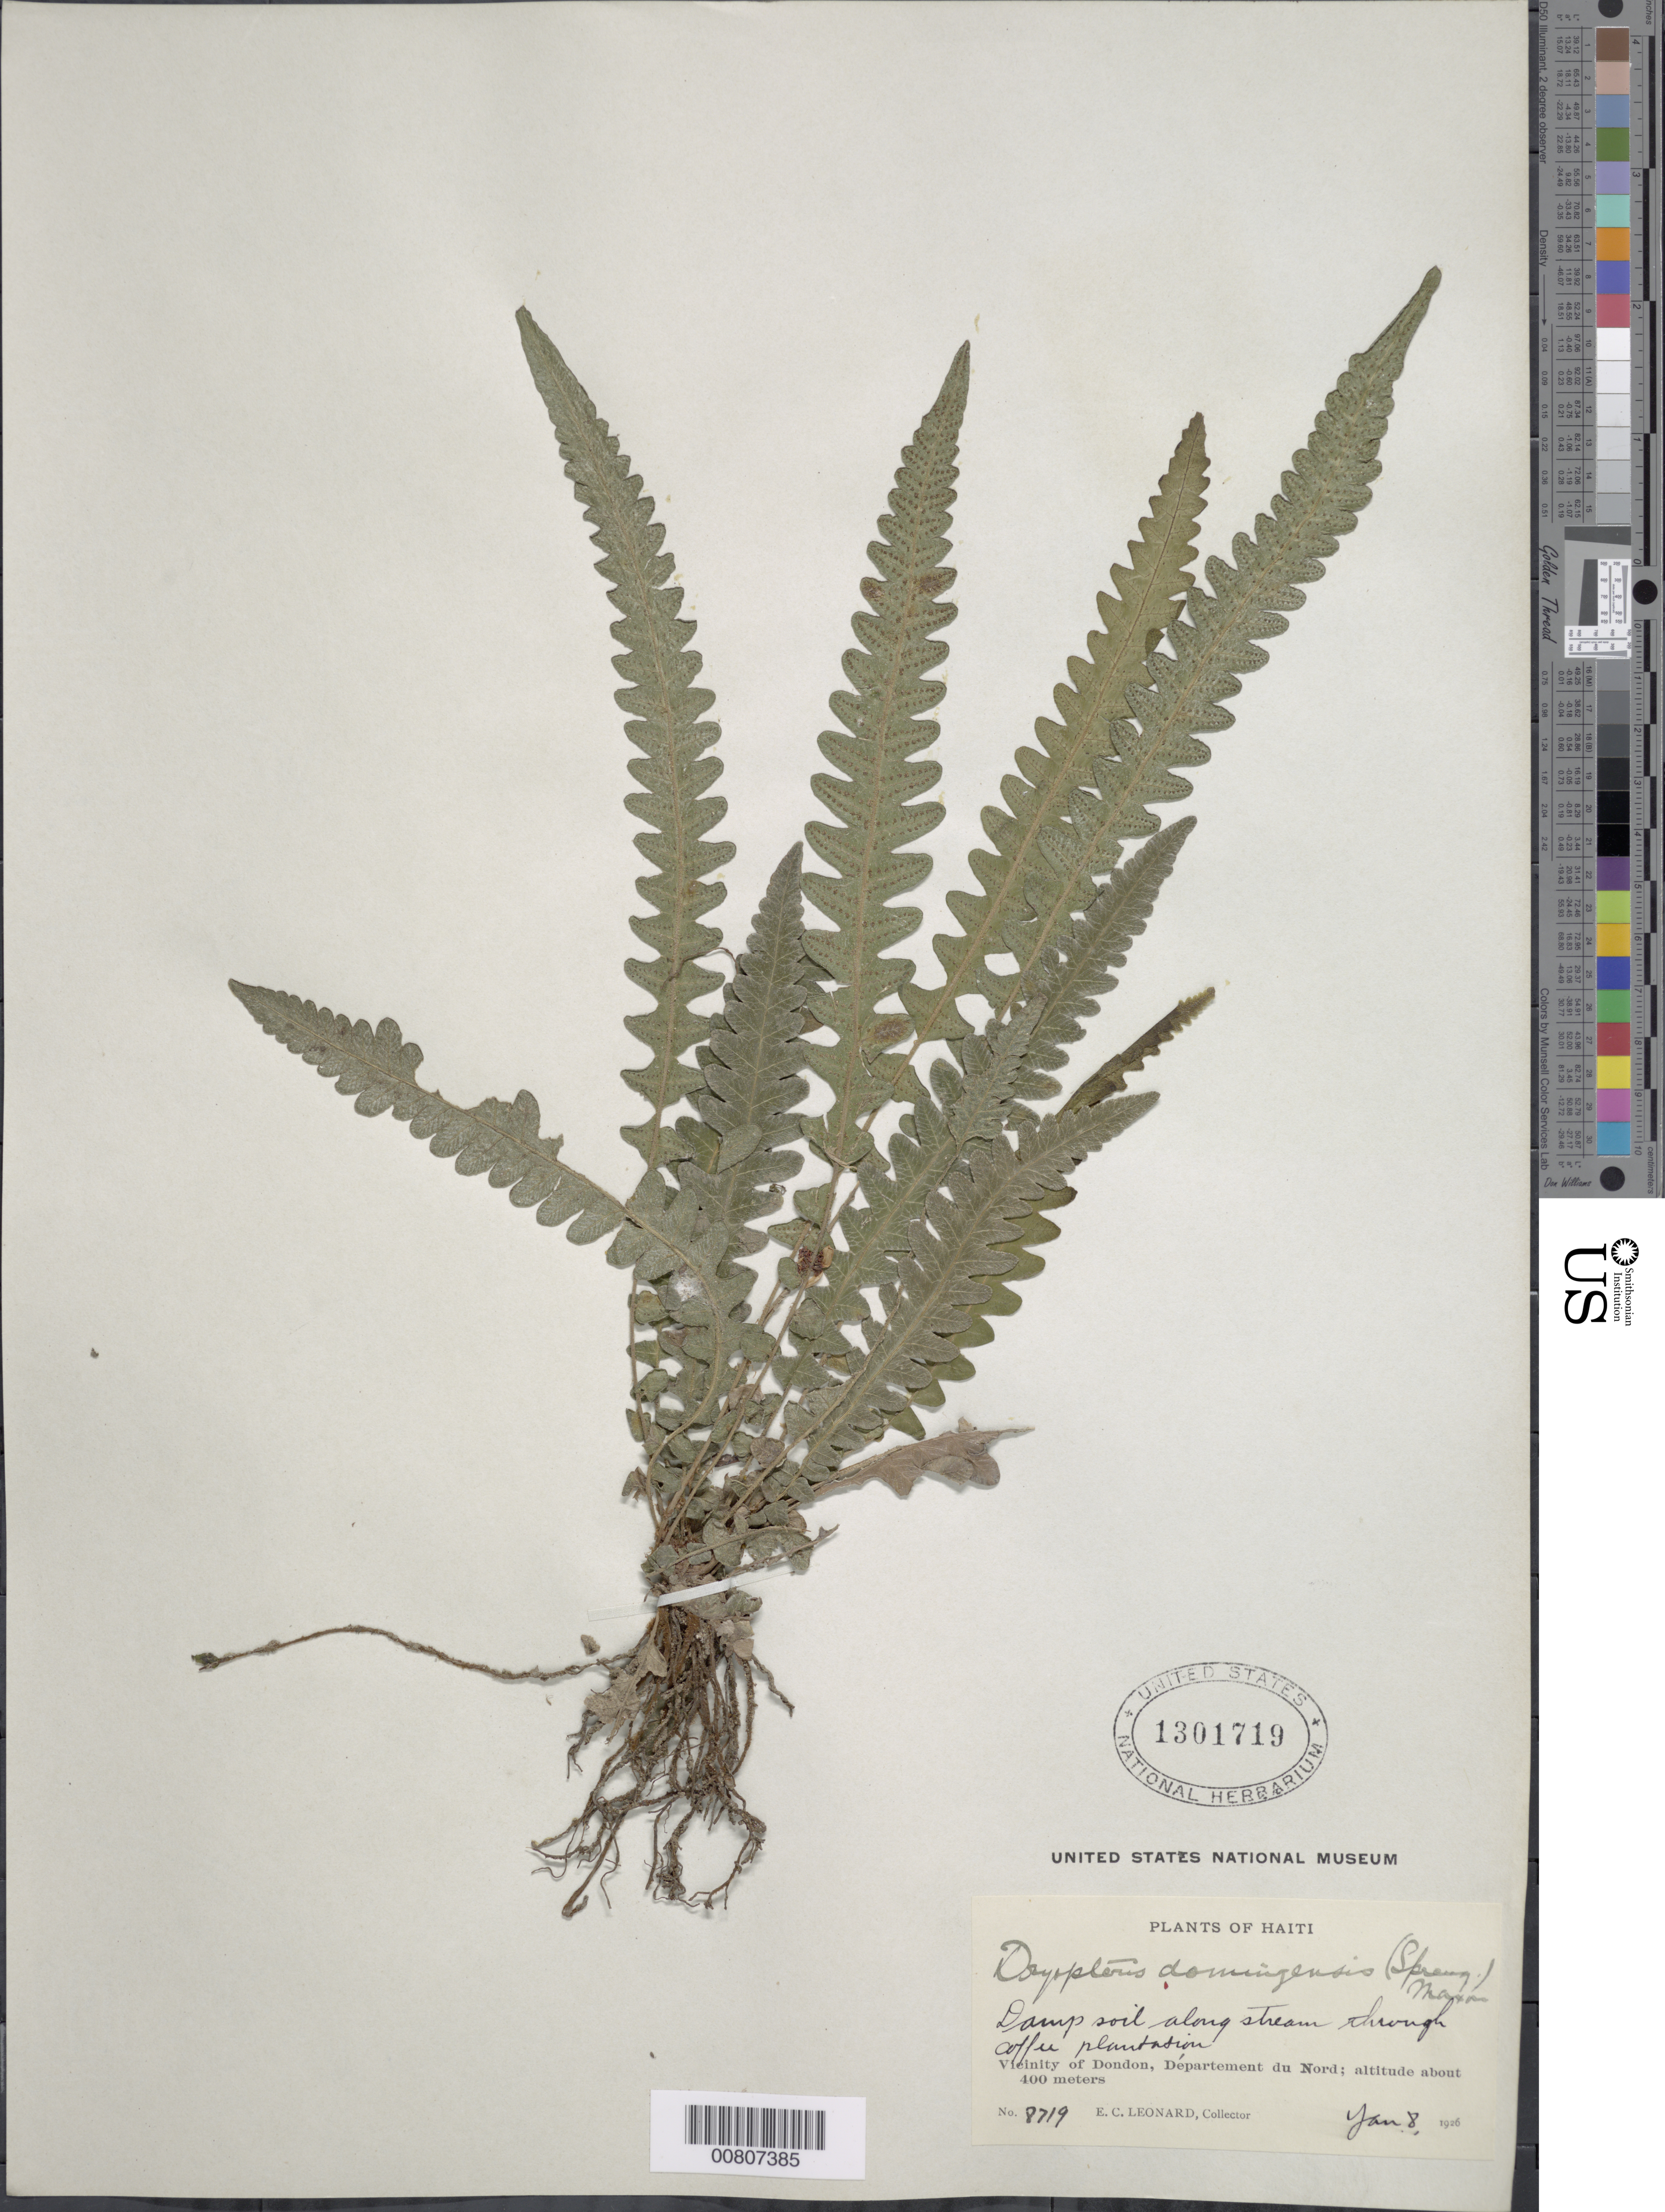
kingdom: Plantae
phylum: Tracheophyta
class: Polypodiopsida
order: Polypodiales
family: Thelypteridaceae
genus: Goniopteris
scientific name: Goniopteris guadelupensis (Wikstr.) comb. nov., ined 2015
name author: (Wikstr.)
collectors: E. C. Leonard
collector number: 8719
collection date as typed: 08 Jan 1926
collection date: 1926-01-08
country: Haiti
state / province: Nord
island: Hispaniola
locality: Dondon vicinity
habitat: Damp soil along stream through coffee plantation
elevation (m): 400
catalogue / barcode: US 1301719